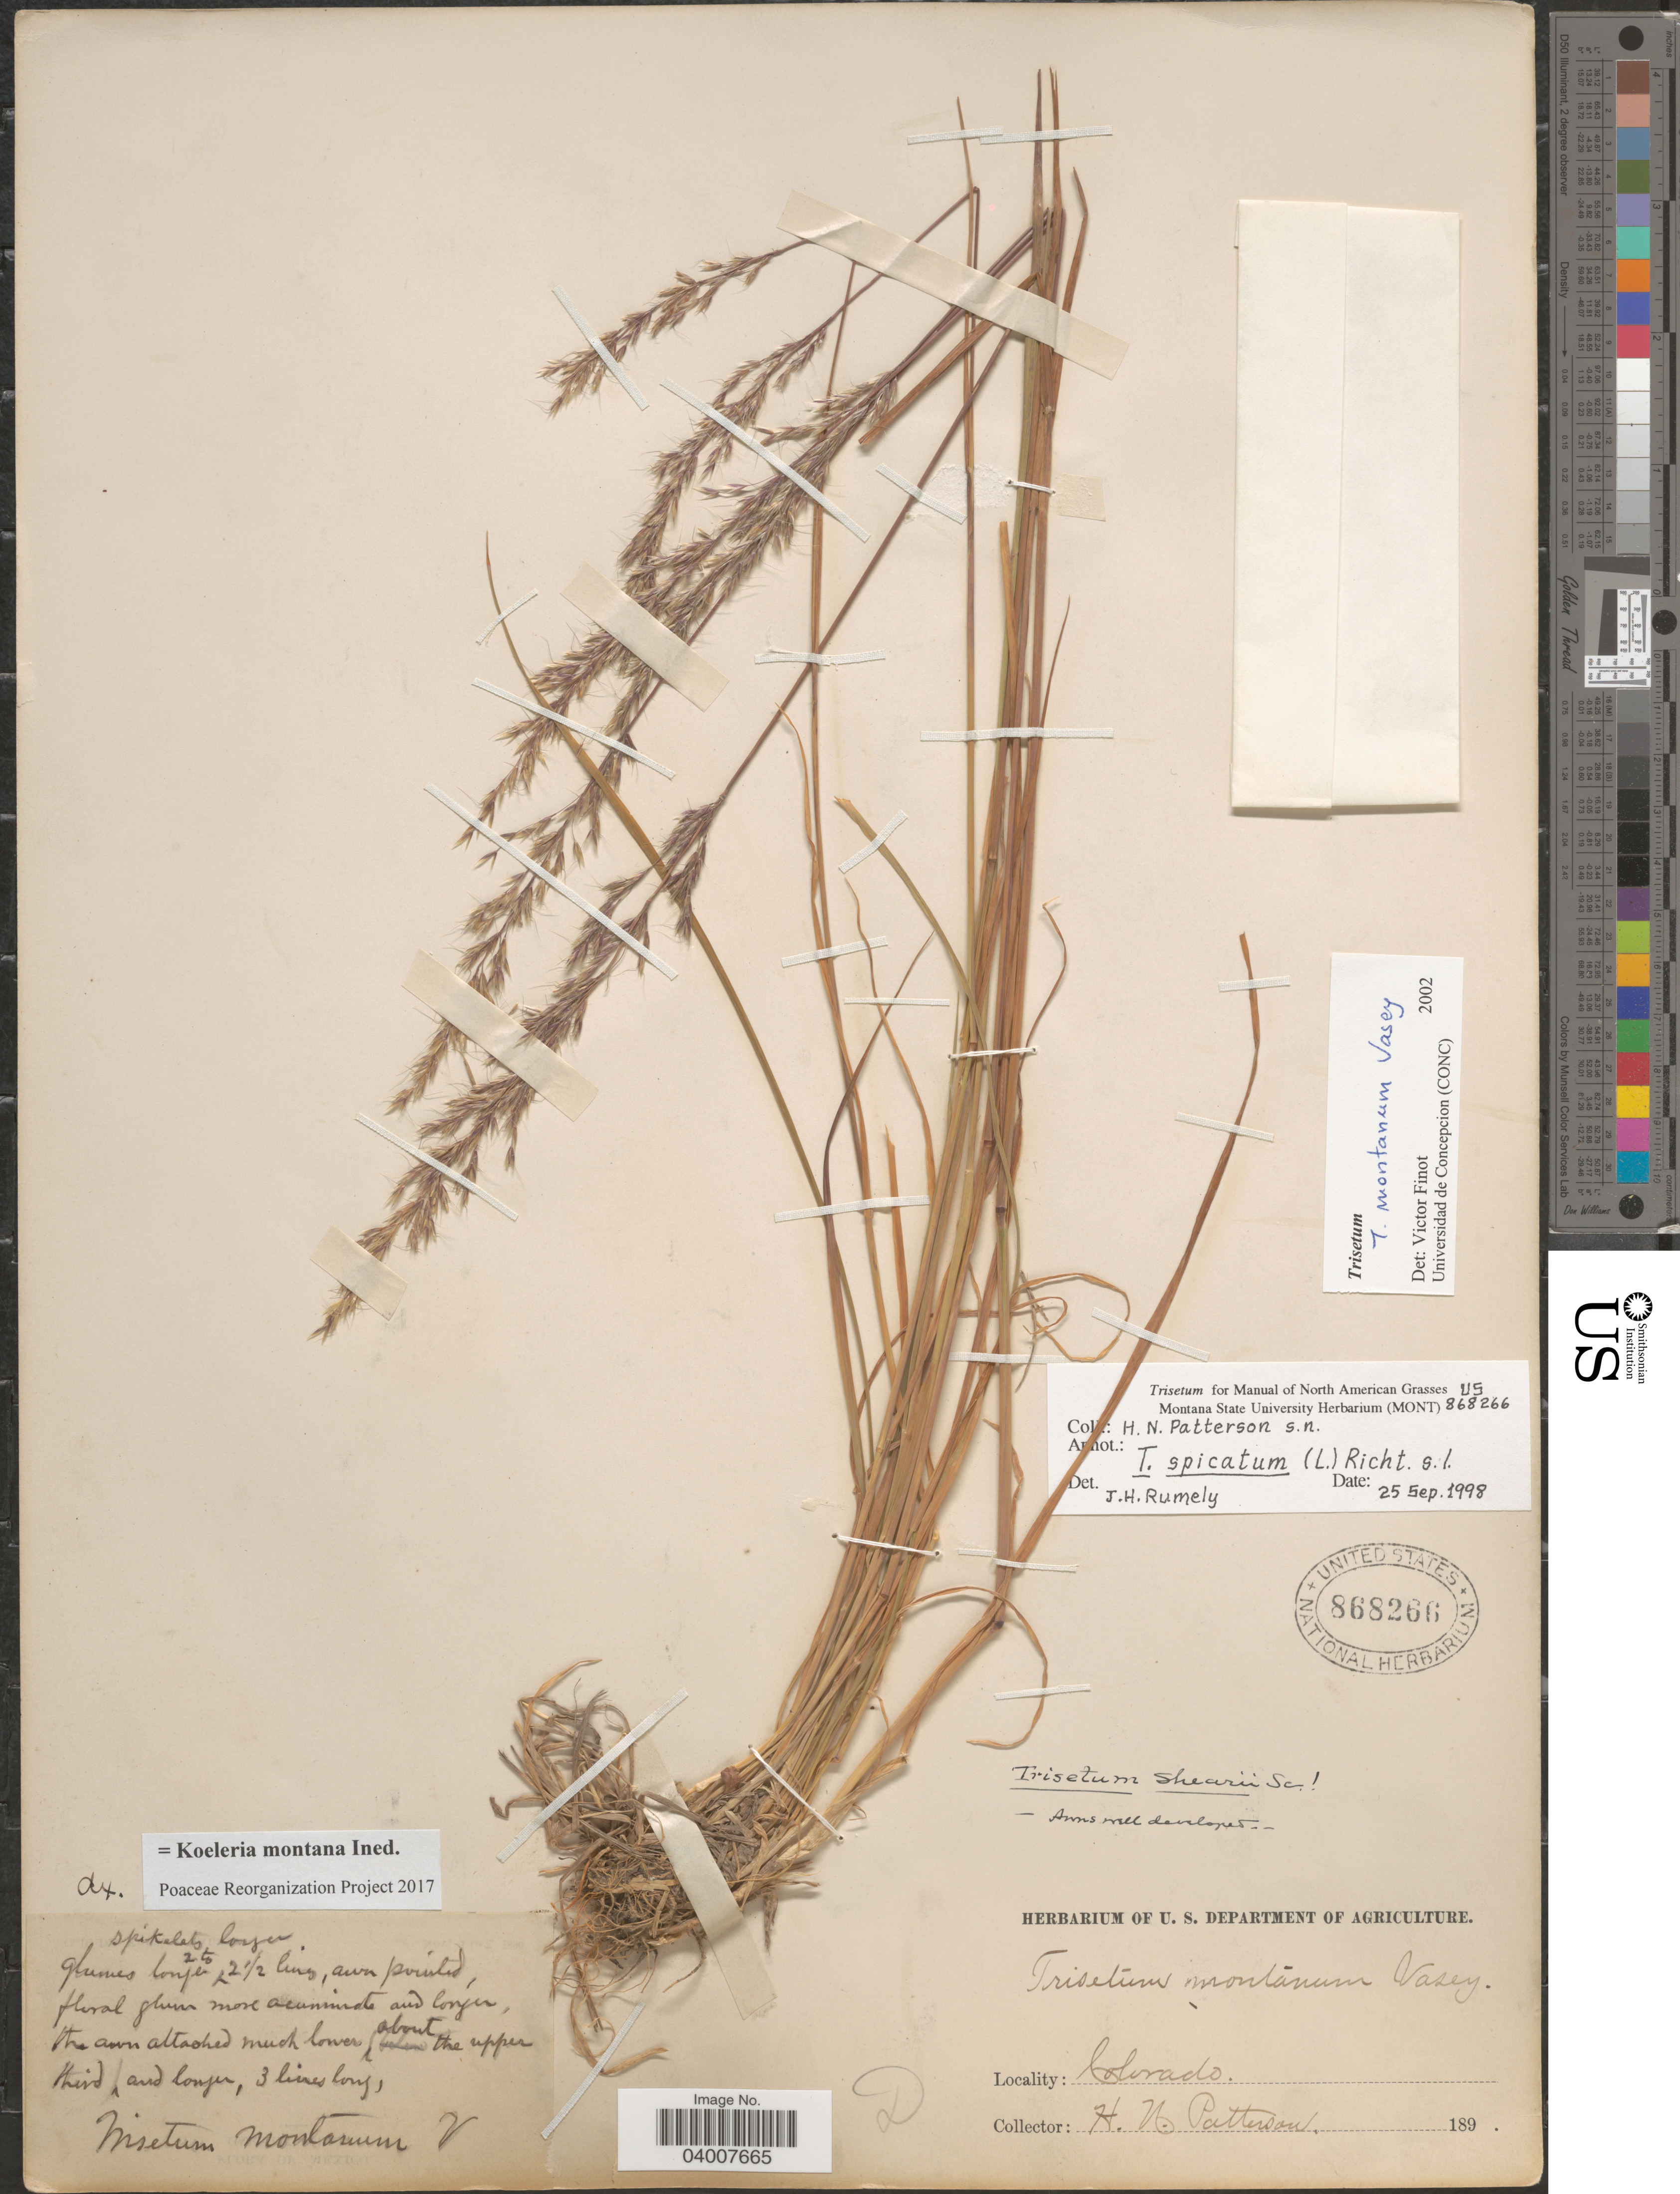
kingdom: Plantae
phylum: Tracheophyta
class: Liliopsida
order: Poales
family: Poaceae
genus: Koeleria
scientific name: Koeleria montana ined.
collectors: H. N. Patterson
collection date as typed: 189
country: United States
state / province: Colorado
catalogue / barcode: US 868266